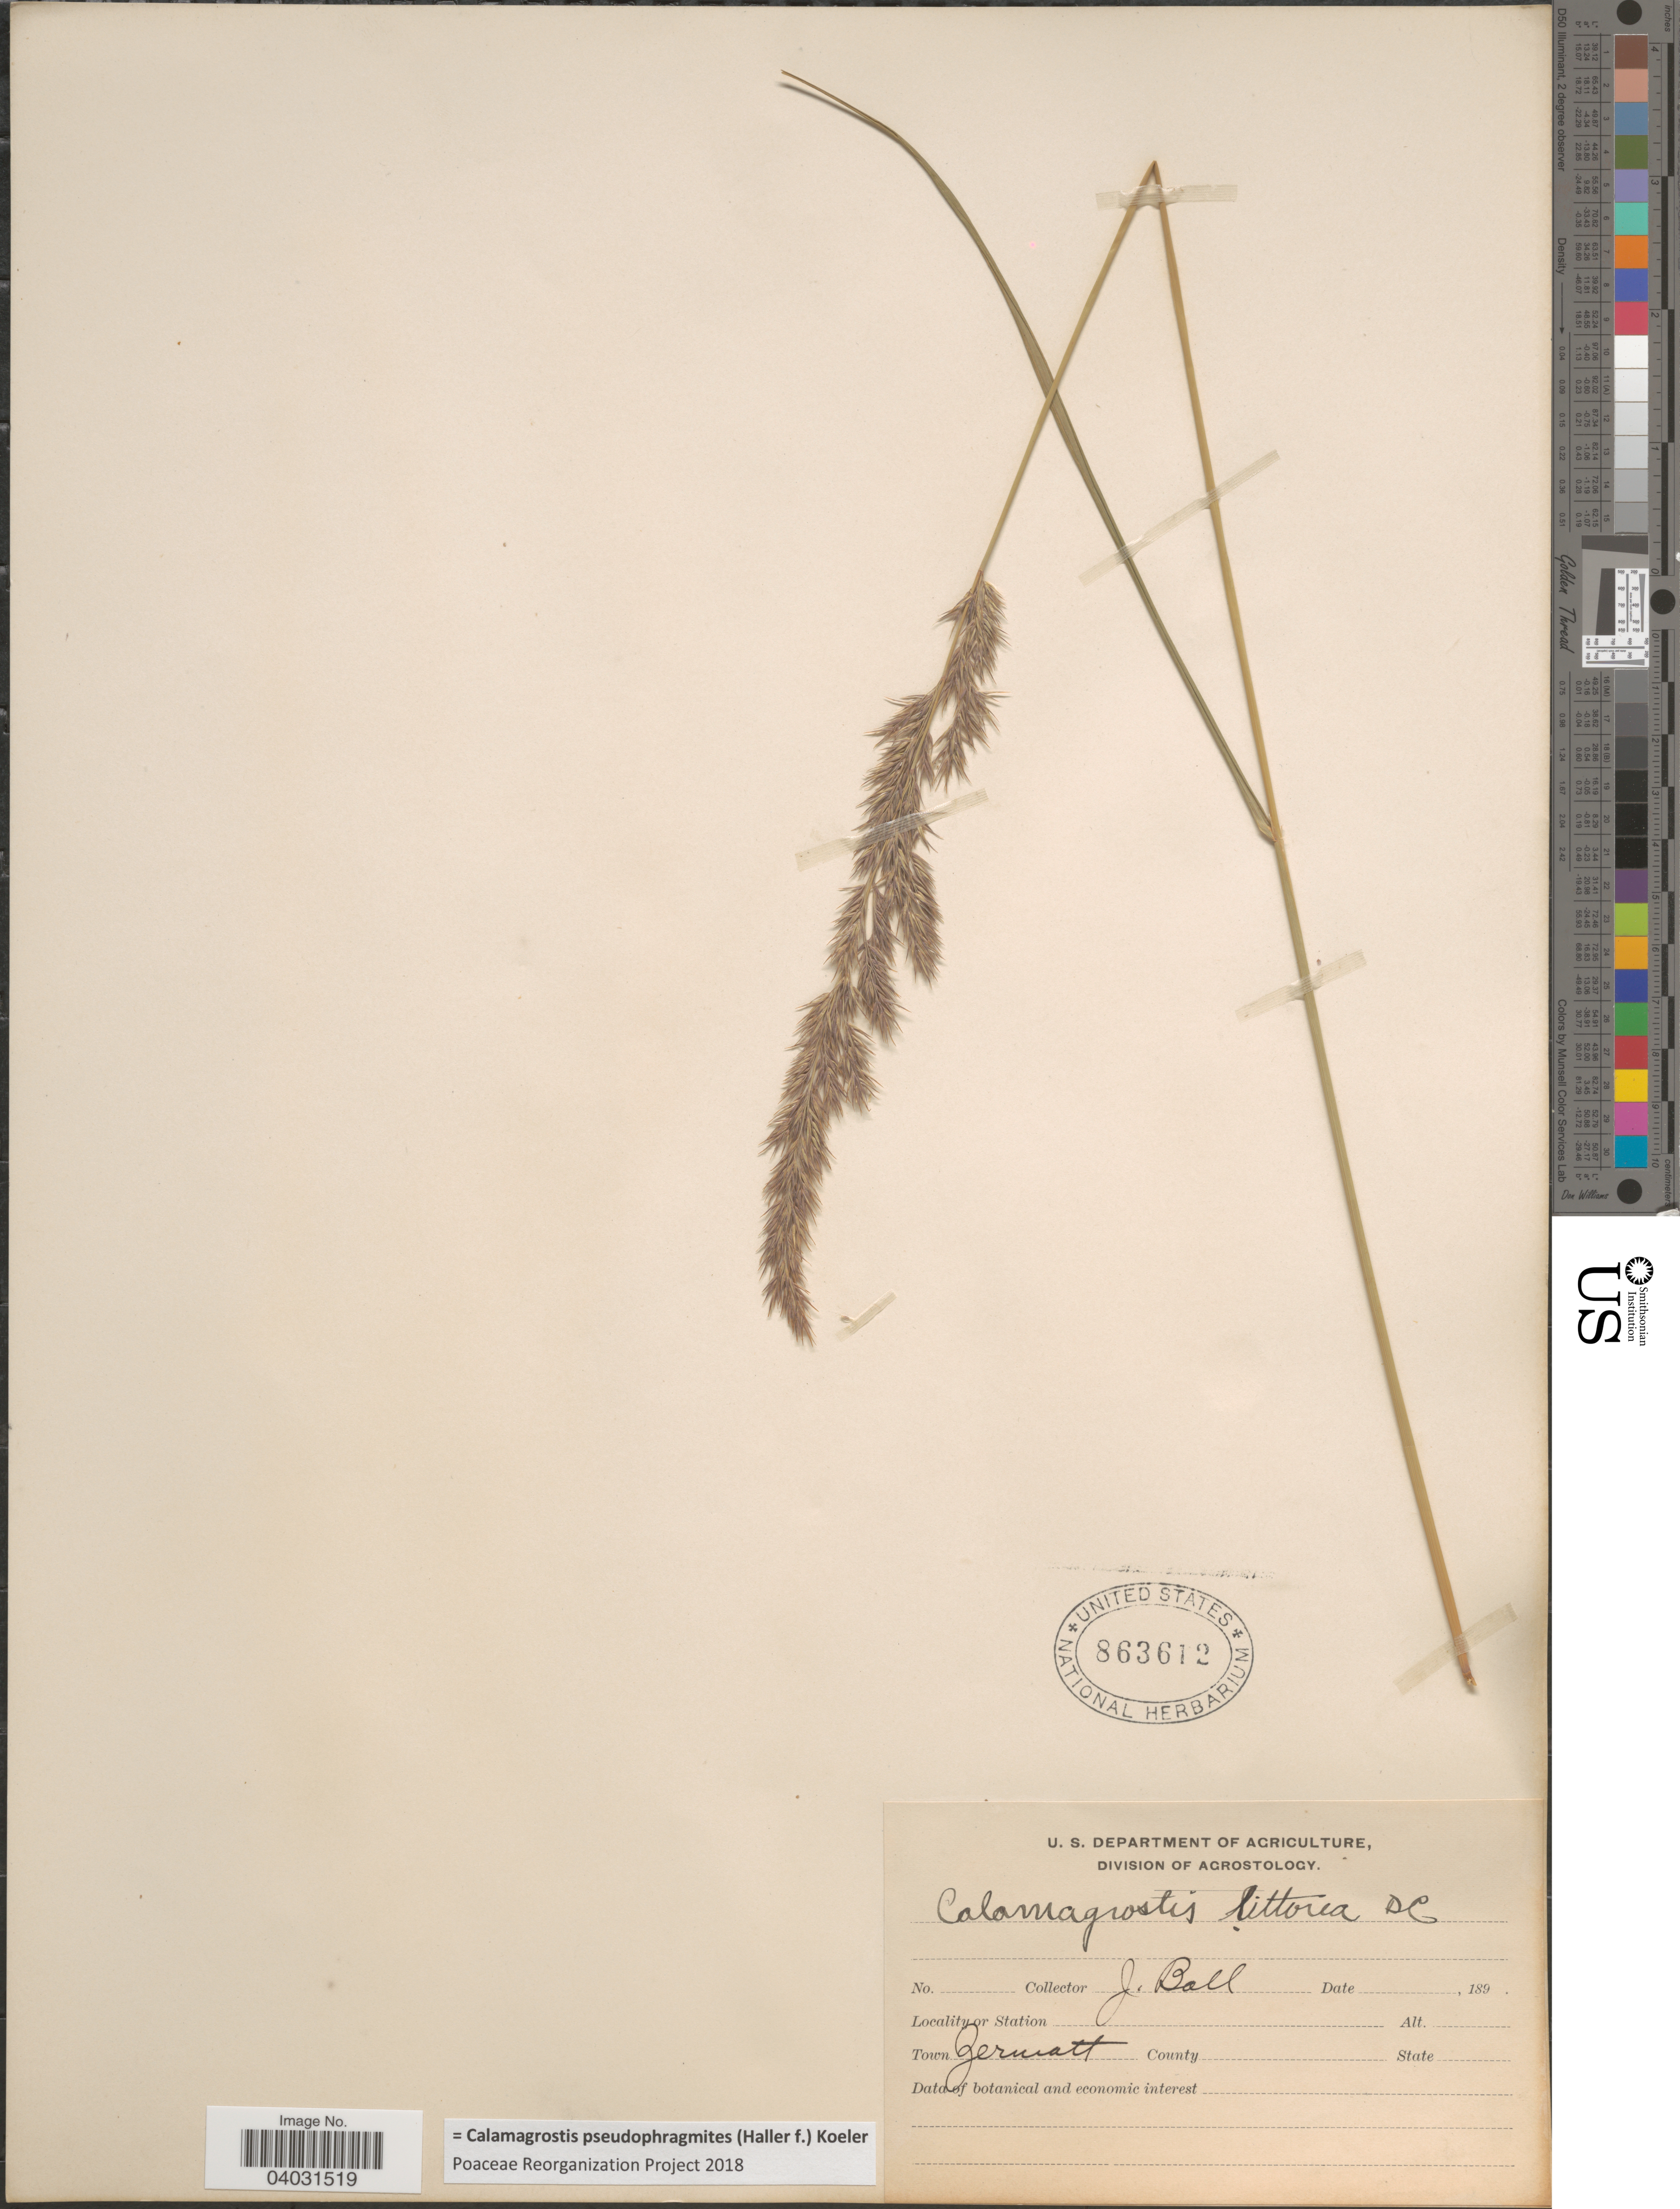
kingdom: Plantae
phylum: Tracheophyta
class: Liliopsida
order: Poales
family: Poaceae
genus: Calamagrostis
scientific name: Calamagrostis pseudophragmites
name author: (Haller f.) Koeler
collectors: J. Ball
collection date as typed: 189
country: Switzerland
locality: Town Zermatt.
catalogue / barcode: US 863612